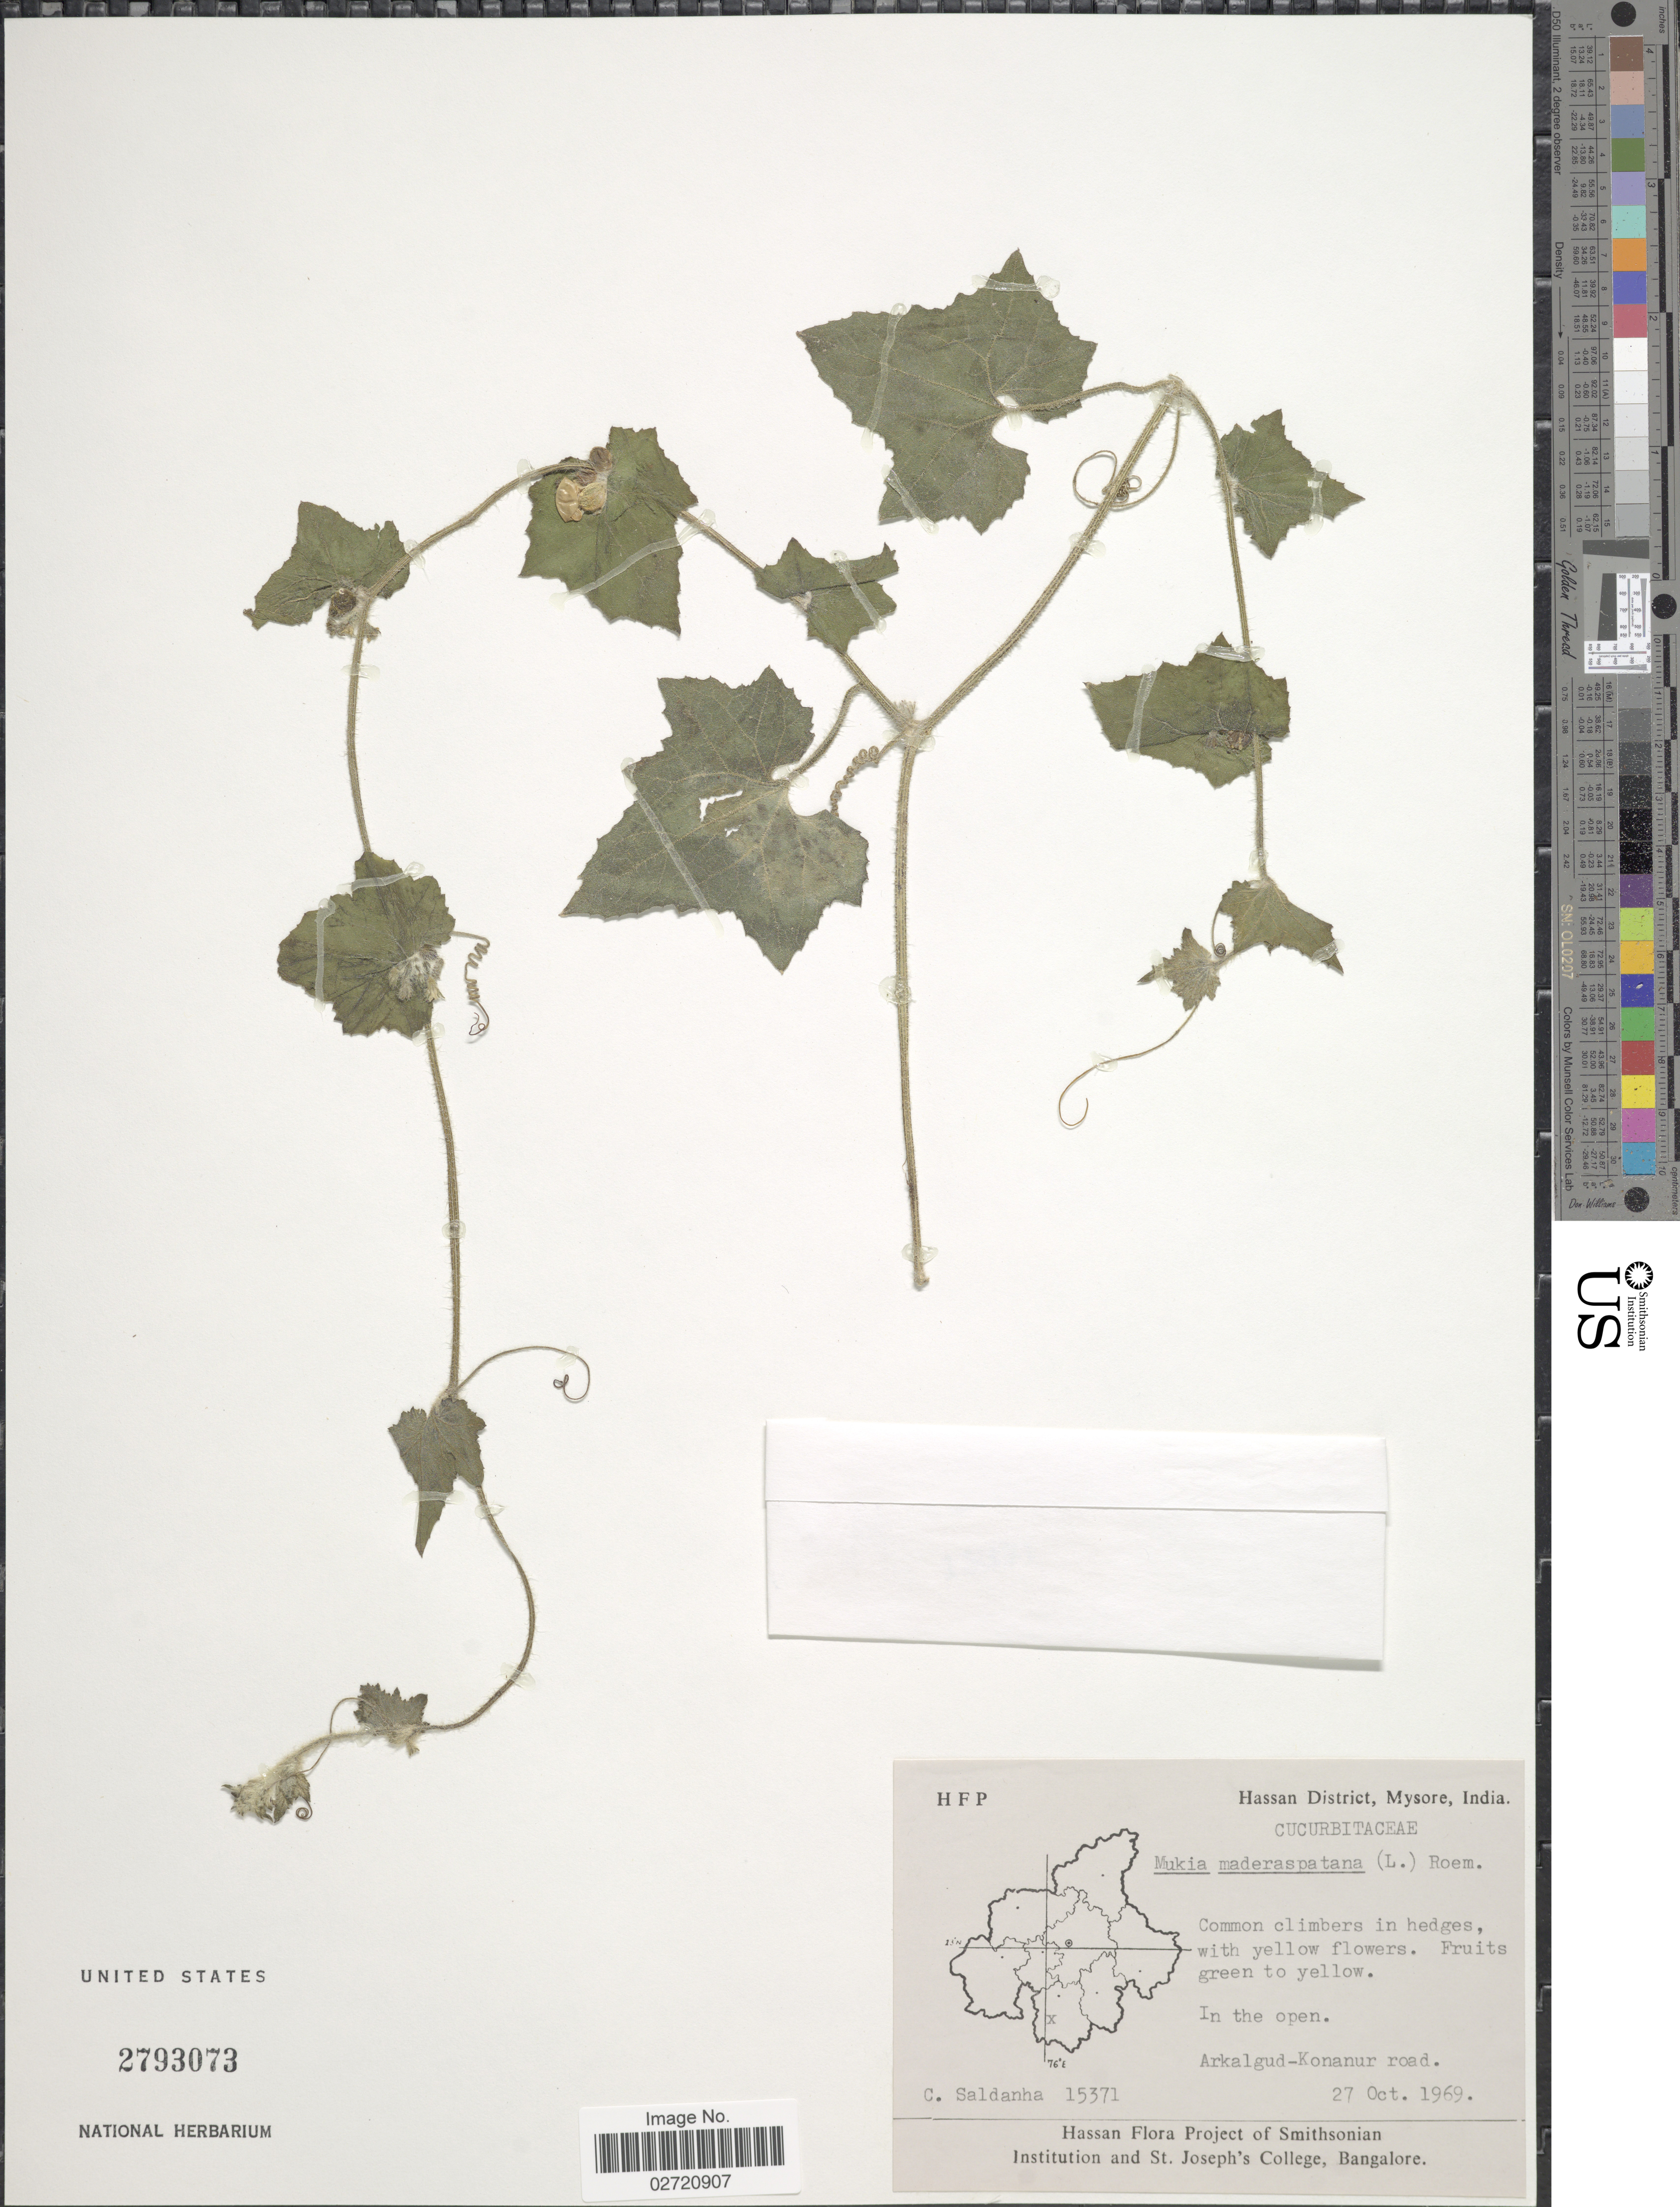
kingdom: Plantae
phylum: Tracheophyta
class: Magnoliopsida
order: Cucurbitales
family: Cucurbitaceae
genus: Cucumis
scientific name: Cucumis maderaspatanus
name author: L.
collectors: C. Saldanha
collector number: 15371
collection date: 1969-10-27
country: India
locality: Hassan District, Mysore, Arkalgud-Konanur Road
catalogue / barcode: US 2793073